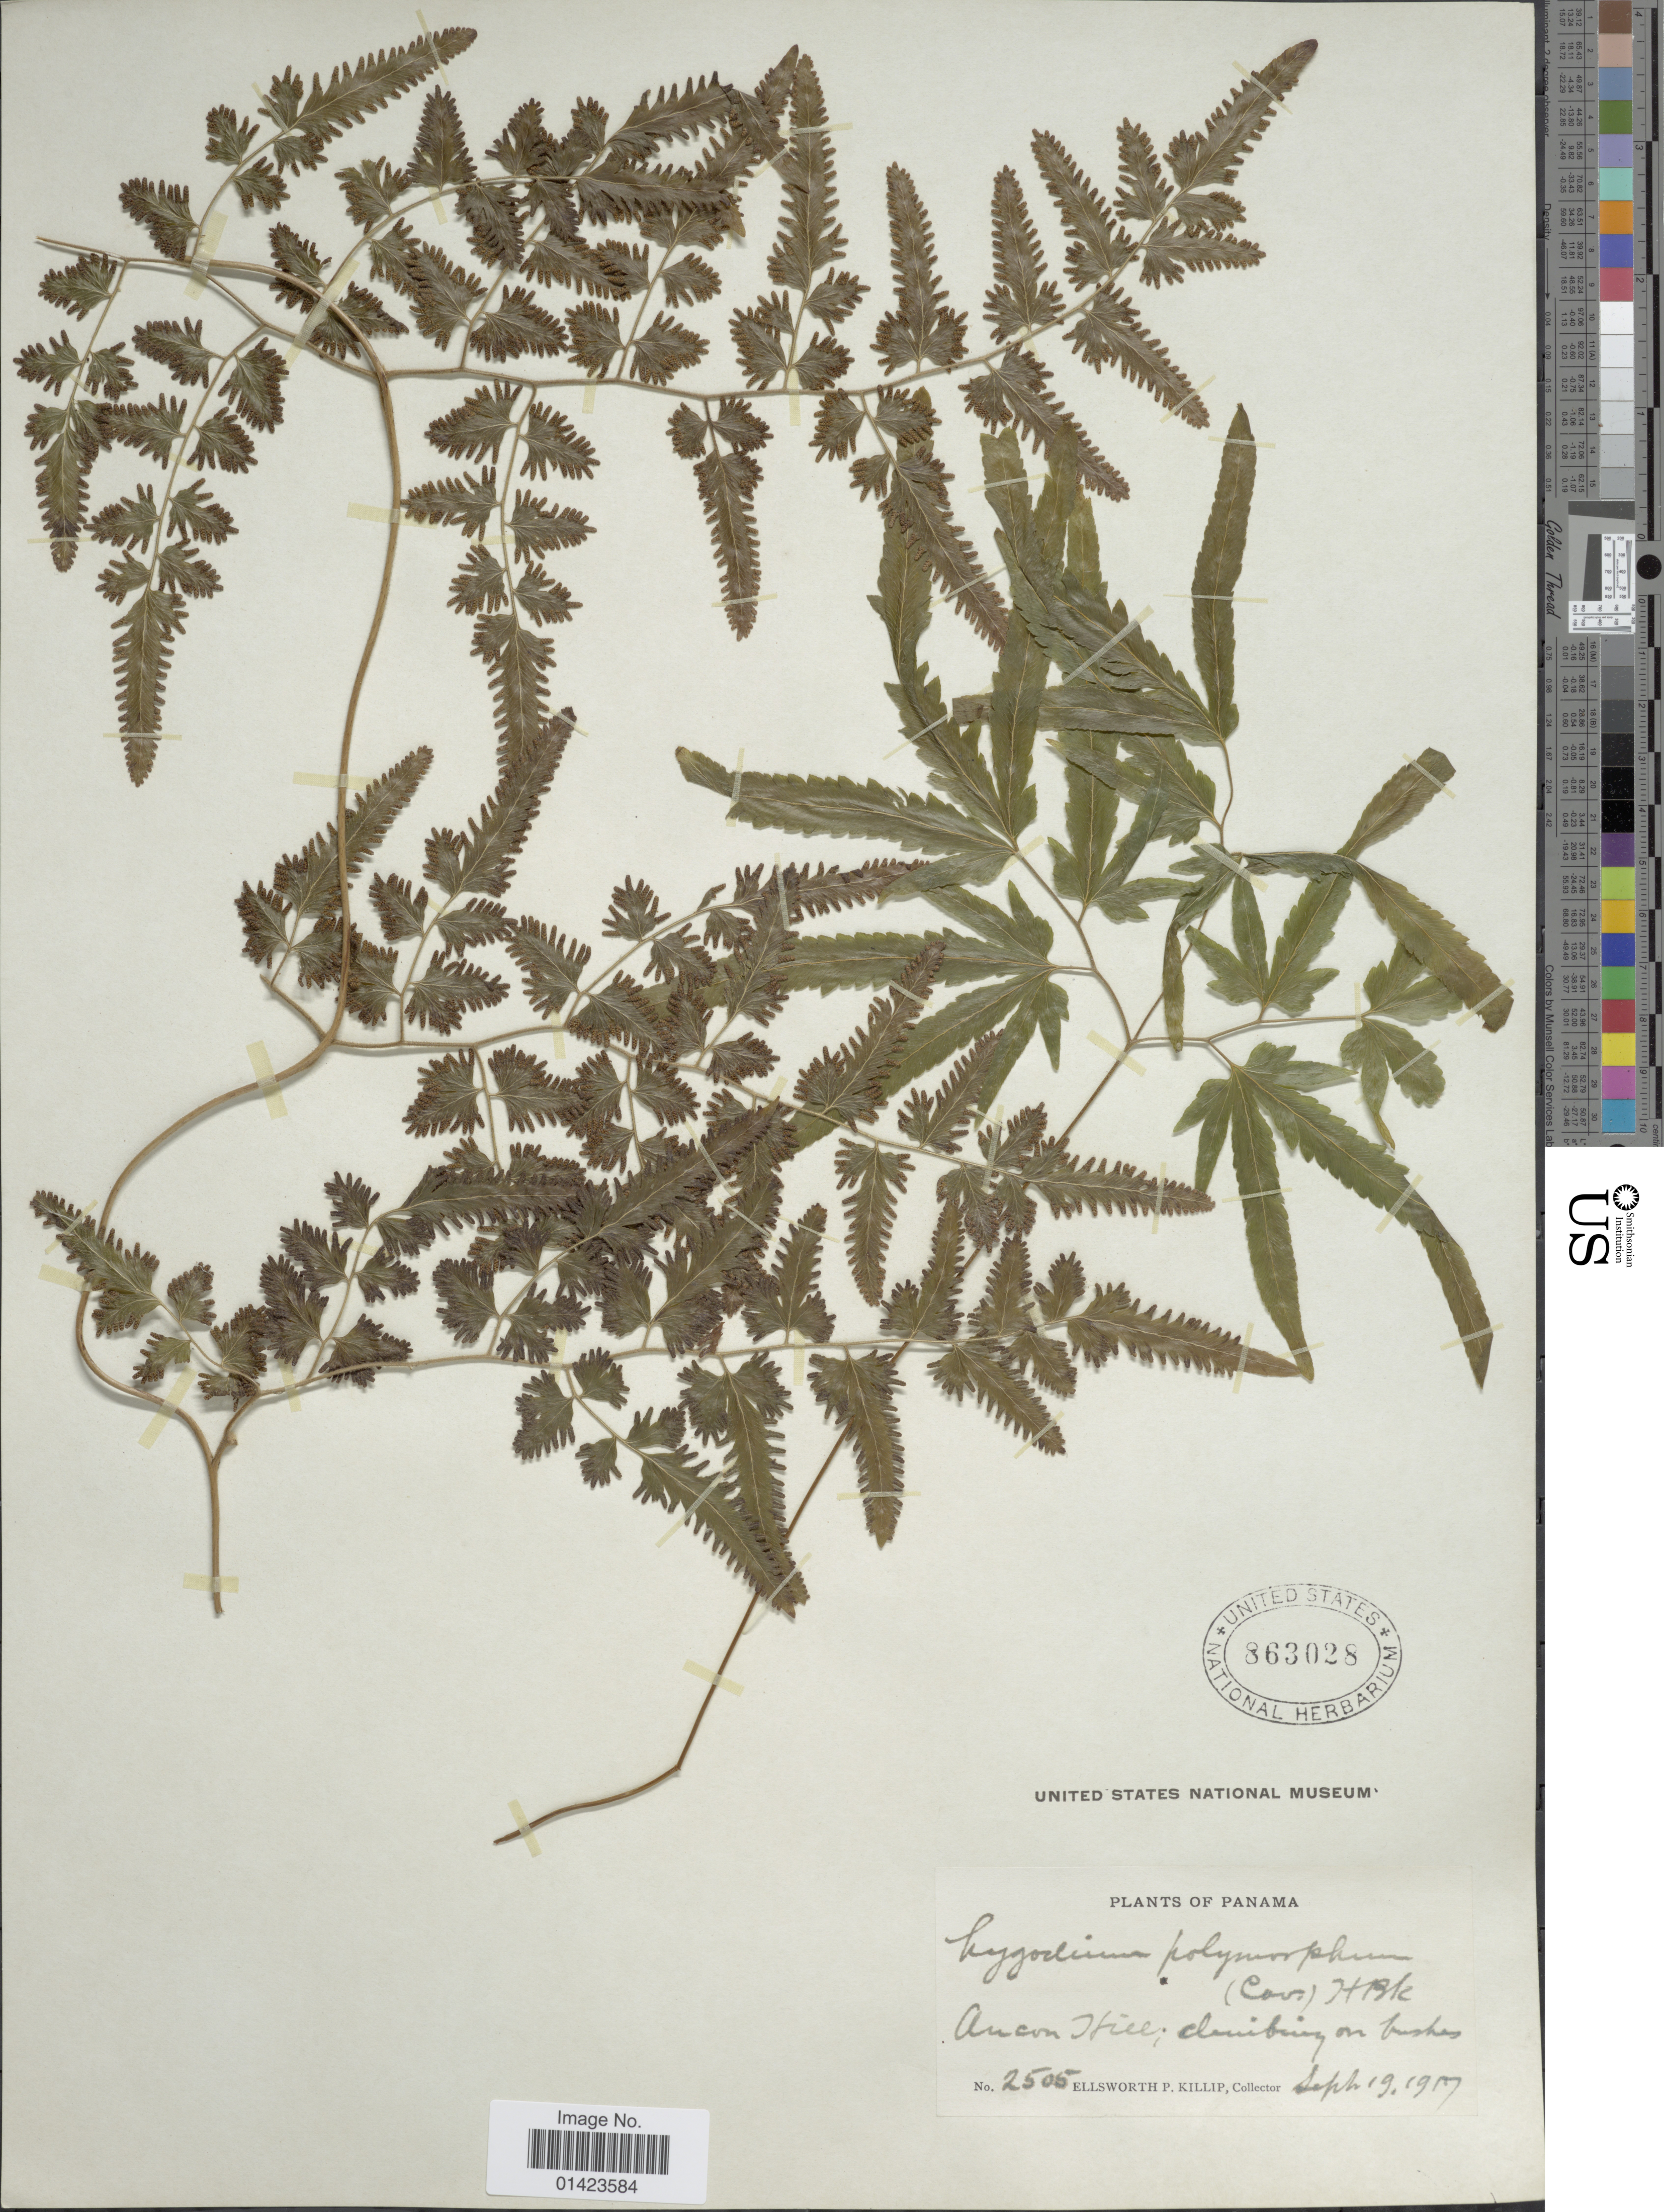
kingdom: Plantae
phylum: Tracheophyta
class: Polypodiopsida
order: Schizaeales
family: Lygodiaceae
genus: Lygodium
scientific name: Lygodium venustum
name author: Sw.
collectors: E. P. Killip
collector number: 2505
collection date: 1917-09-19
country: Panama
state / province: Panamá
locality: Ancon Hill, climbing on bushes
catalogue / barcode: US 863028